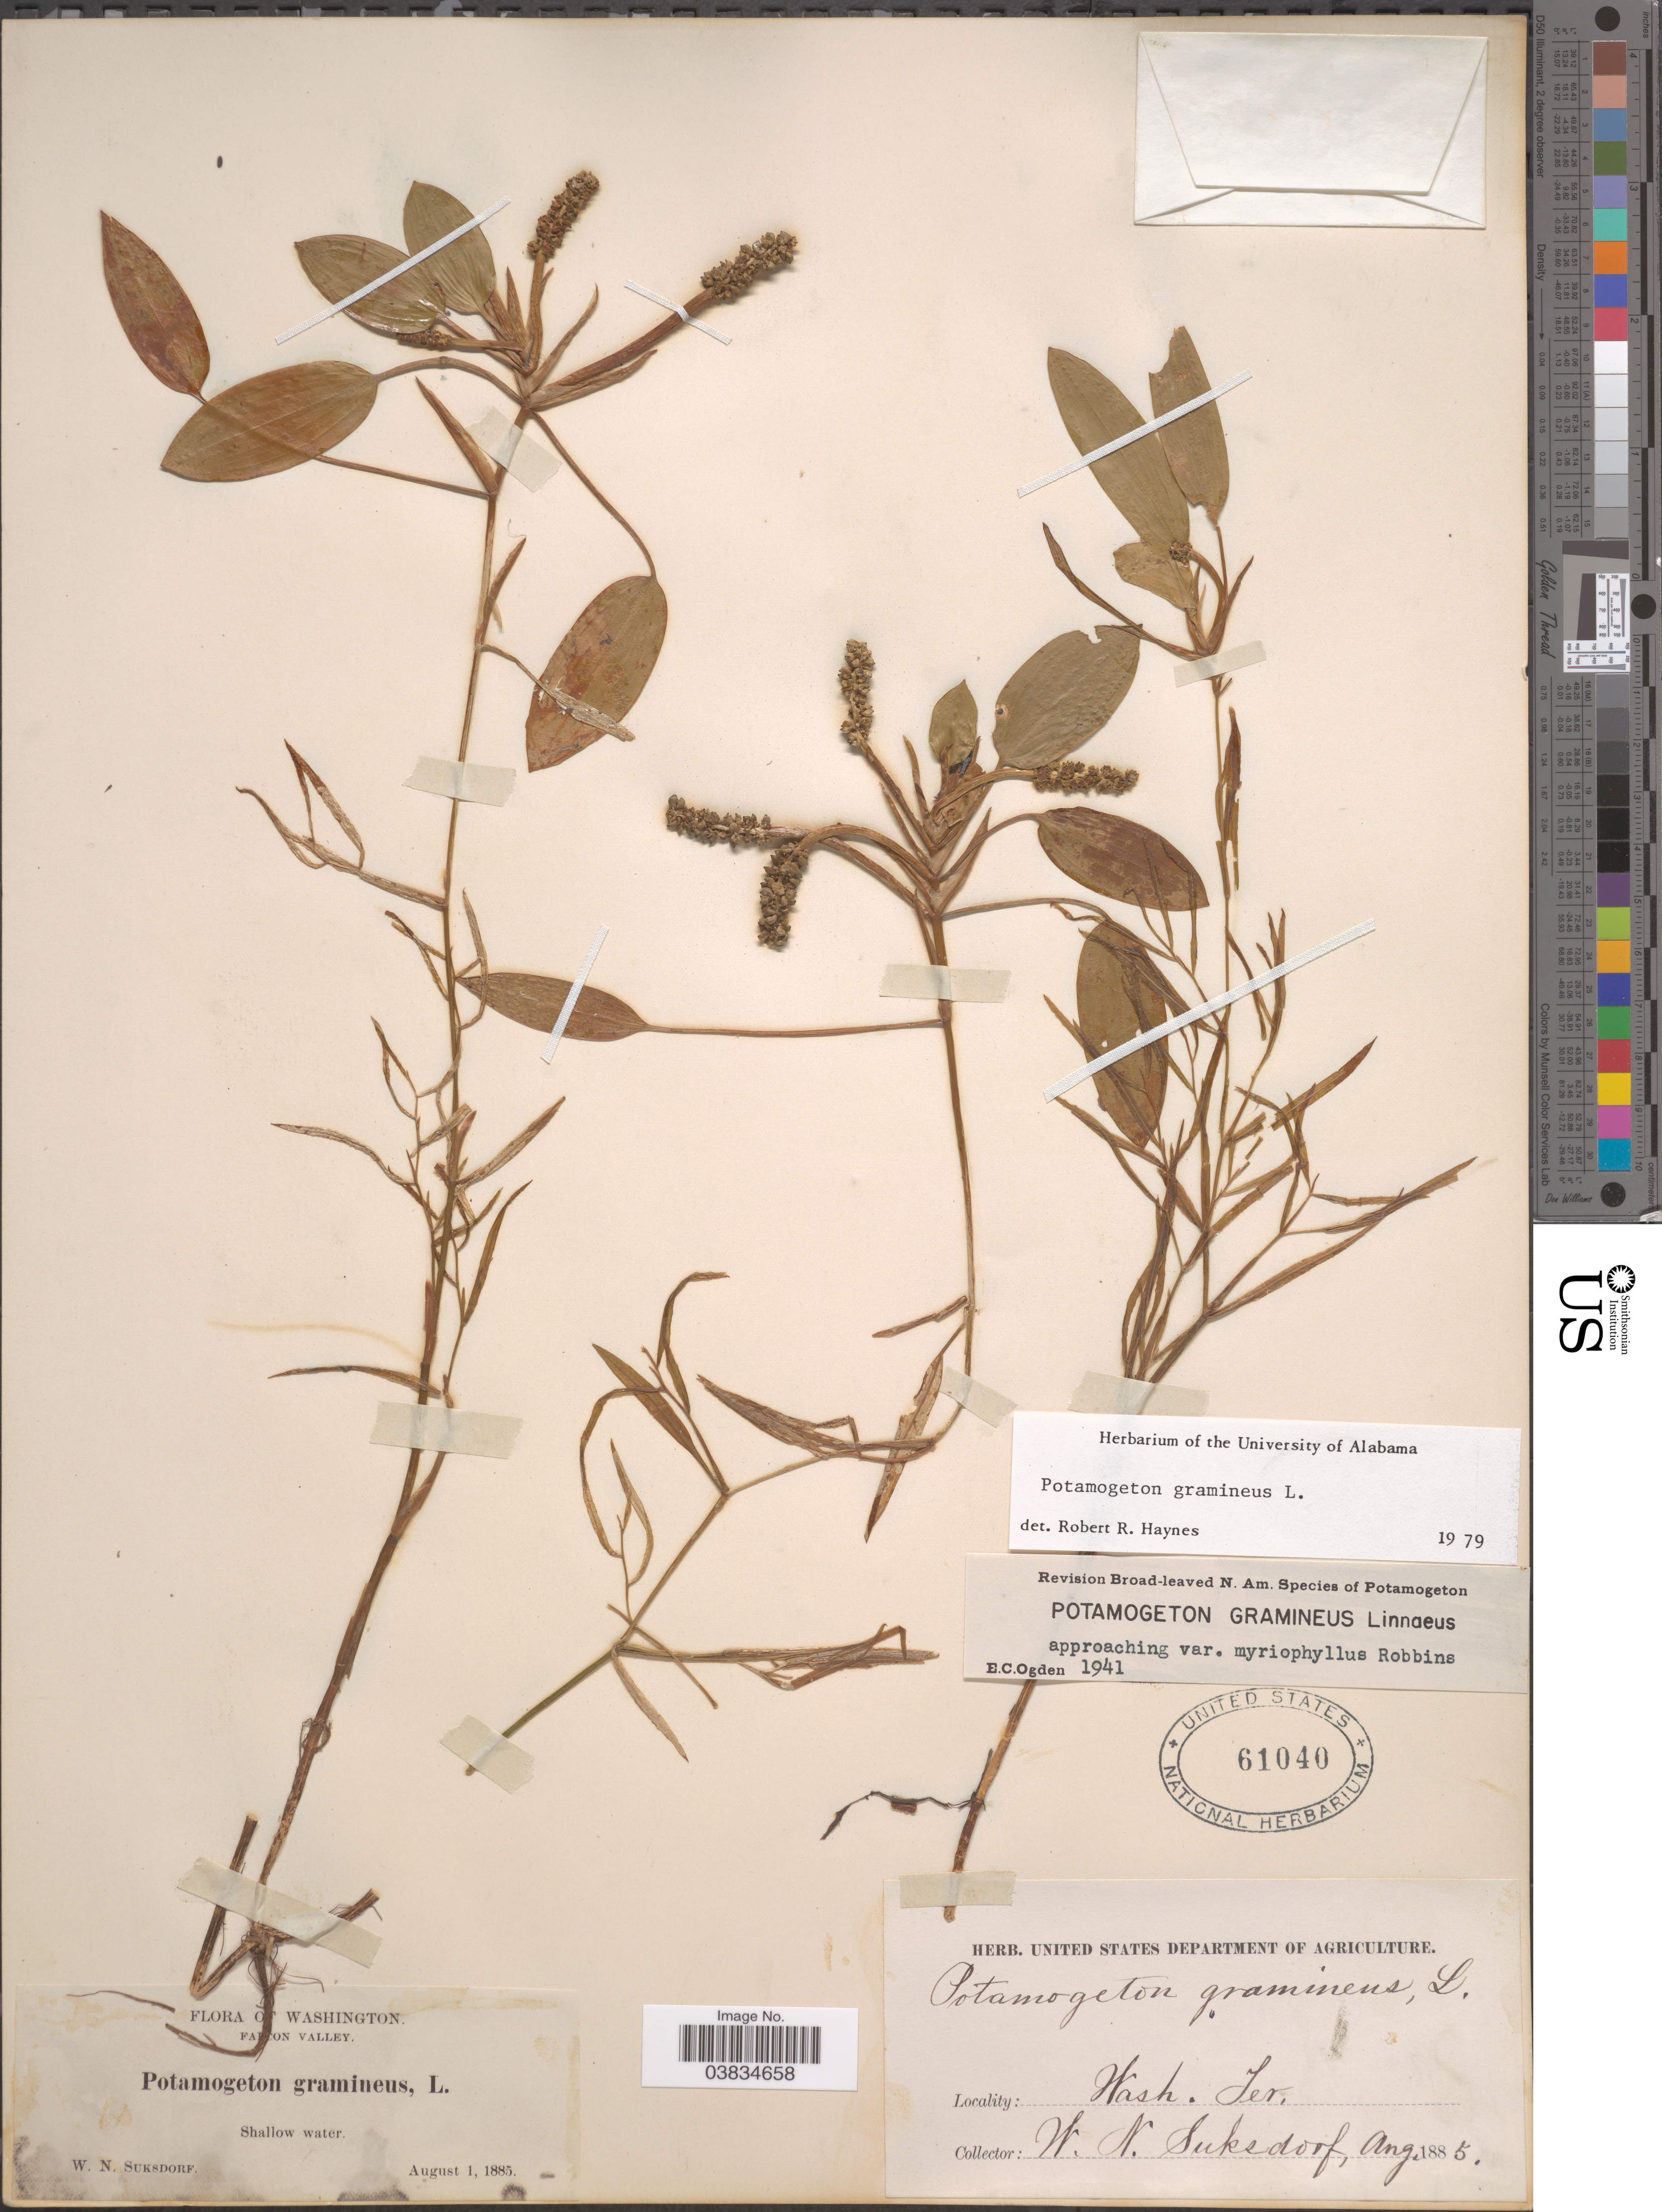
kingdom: Plantae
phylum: Tracheophyta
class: Liliopsida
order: Alismatales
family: Potamogetonaceae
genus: Potamogeton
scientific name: Potamogeton gramineus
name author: L.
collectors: W. N. Suksdorf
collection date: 1885-08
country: United States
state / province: Washington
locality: Wash. Ter.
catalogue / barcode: US 61040